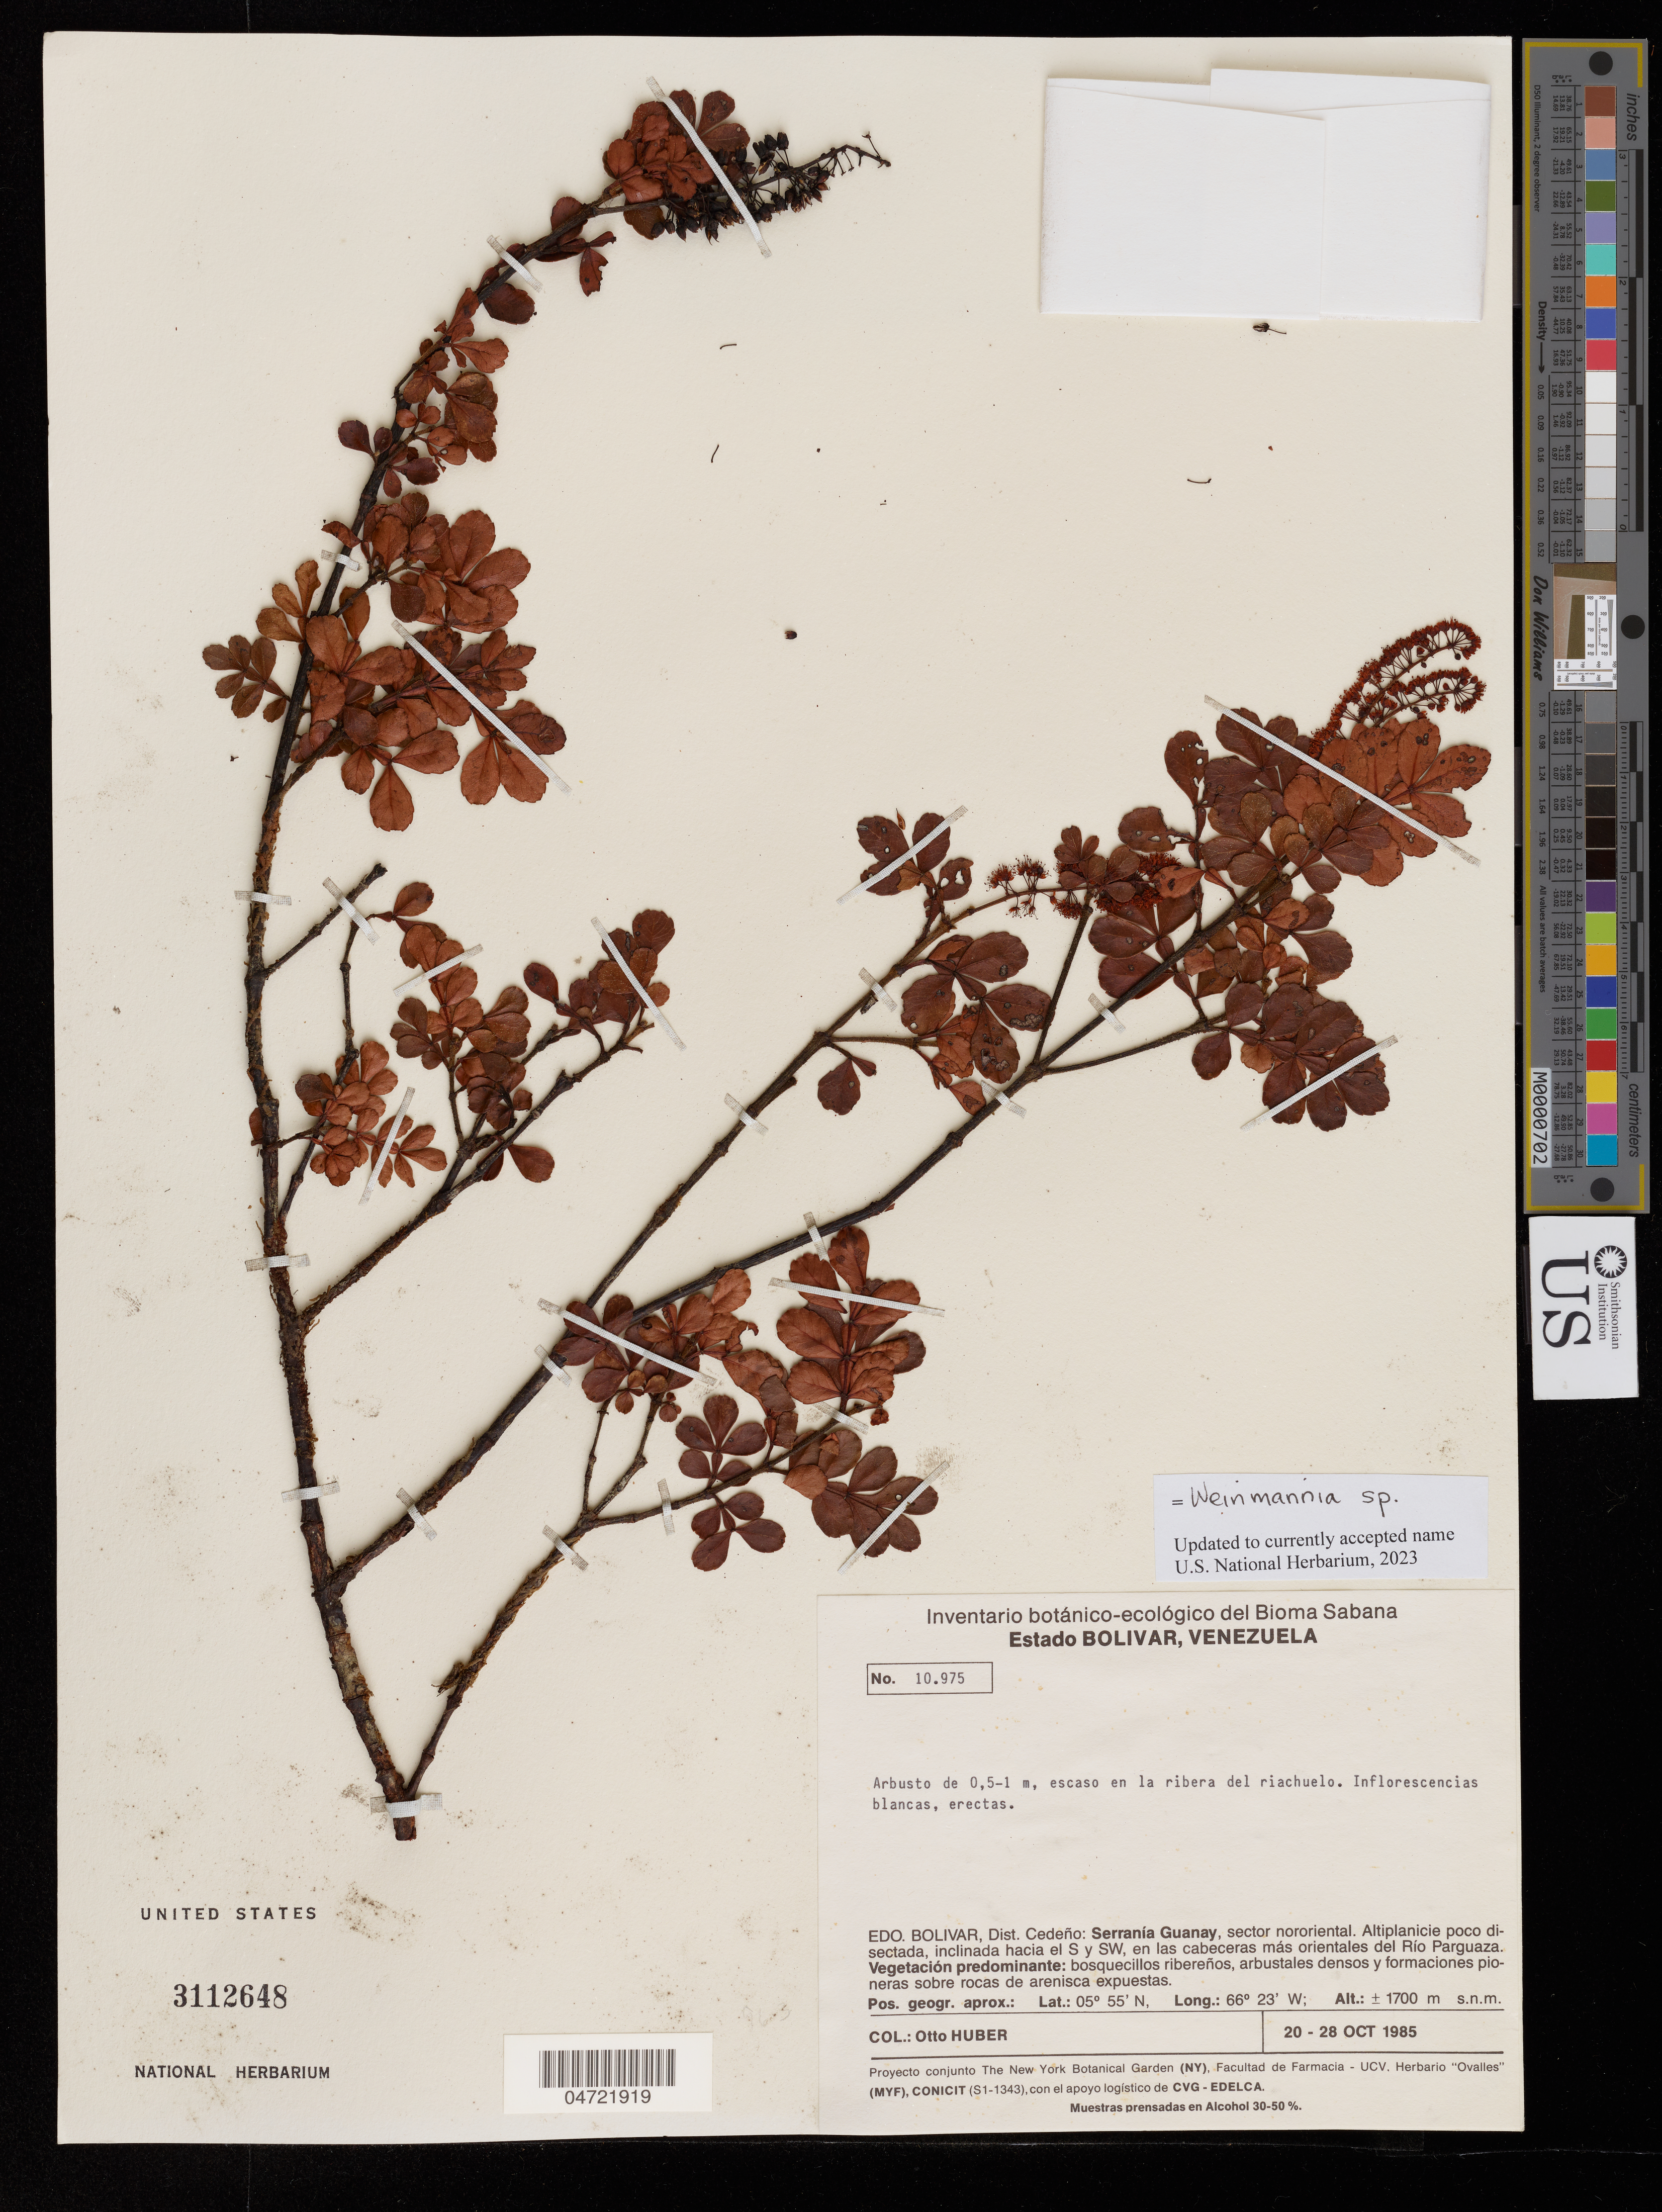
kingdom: Plantae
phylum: Tracheophyta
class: Magnoliopsida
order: Oxalidales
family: Cunoniaceae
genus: Weinmannia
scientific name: Weinmannia sp.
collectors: O. Huber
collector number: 10975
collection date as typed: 20-Oct-85 to 28-Oct-85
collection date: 1985-10-20/1985-10-28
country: Venezuela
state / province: Bolívar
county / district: Cedeño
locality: Serrania Guanay, sector nororientales; en las cabeceras más orientales del Río Parguaza.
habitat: Escaso en la ribera del riachuelo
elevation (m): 1700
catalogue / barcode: US 3112648